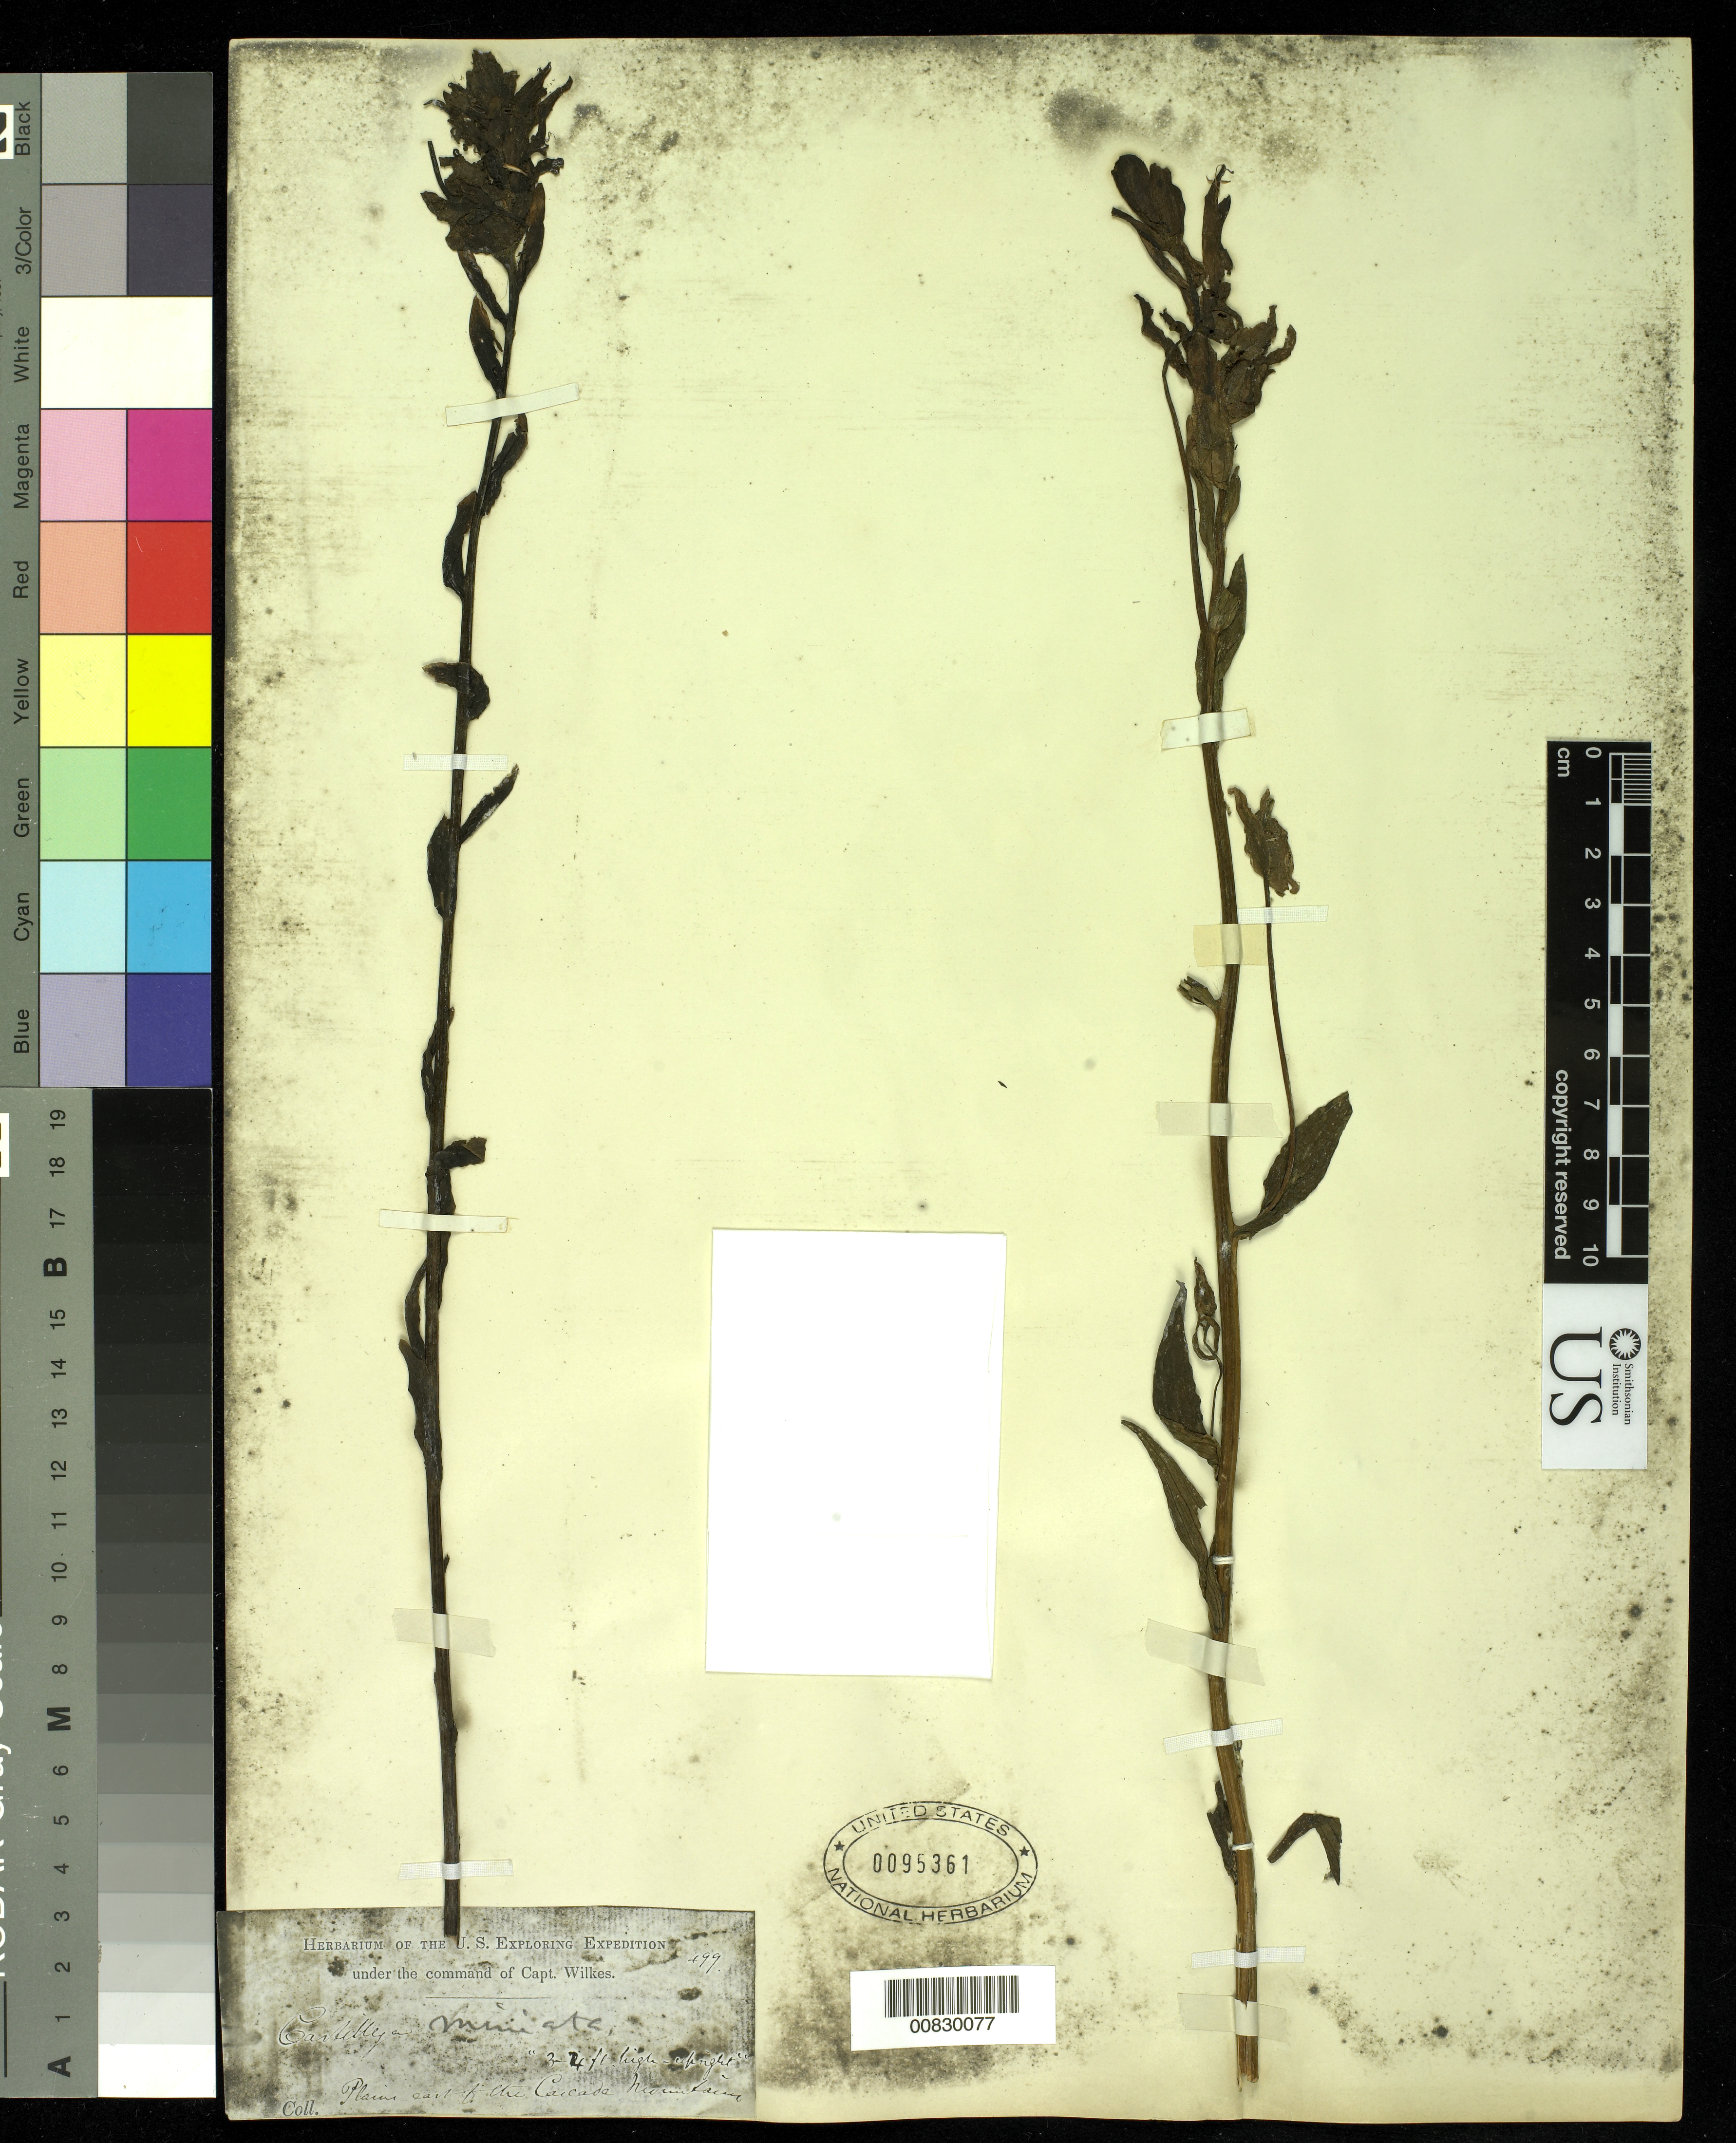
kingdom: Plantae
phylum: Tracheophyta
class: Magnoliopsida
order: Lamiales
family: Orobanchaceae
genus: Castilleja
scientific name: Castilleja hispida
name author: Benth. ex Hook.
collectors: Wilkes Explor. Exped.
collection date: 1838/1842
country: United States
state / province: Washington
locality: Plains east of the Cascade Mountains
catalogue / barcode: US 95361